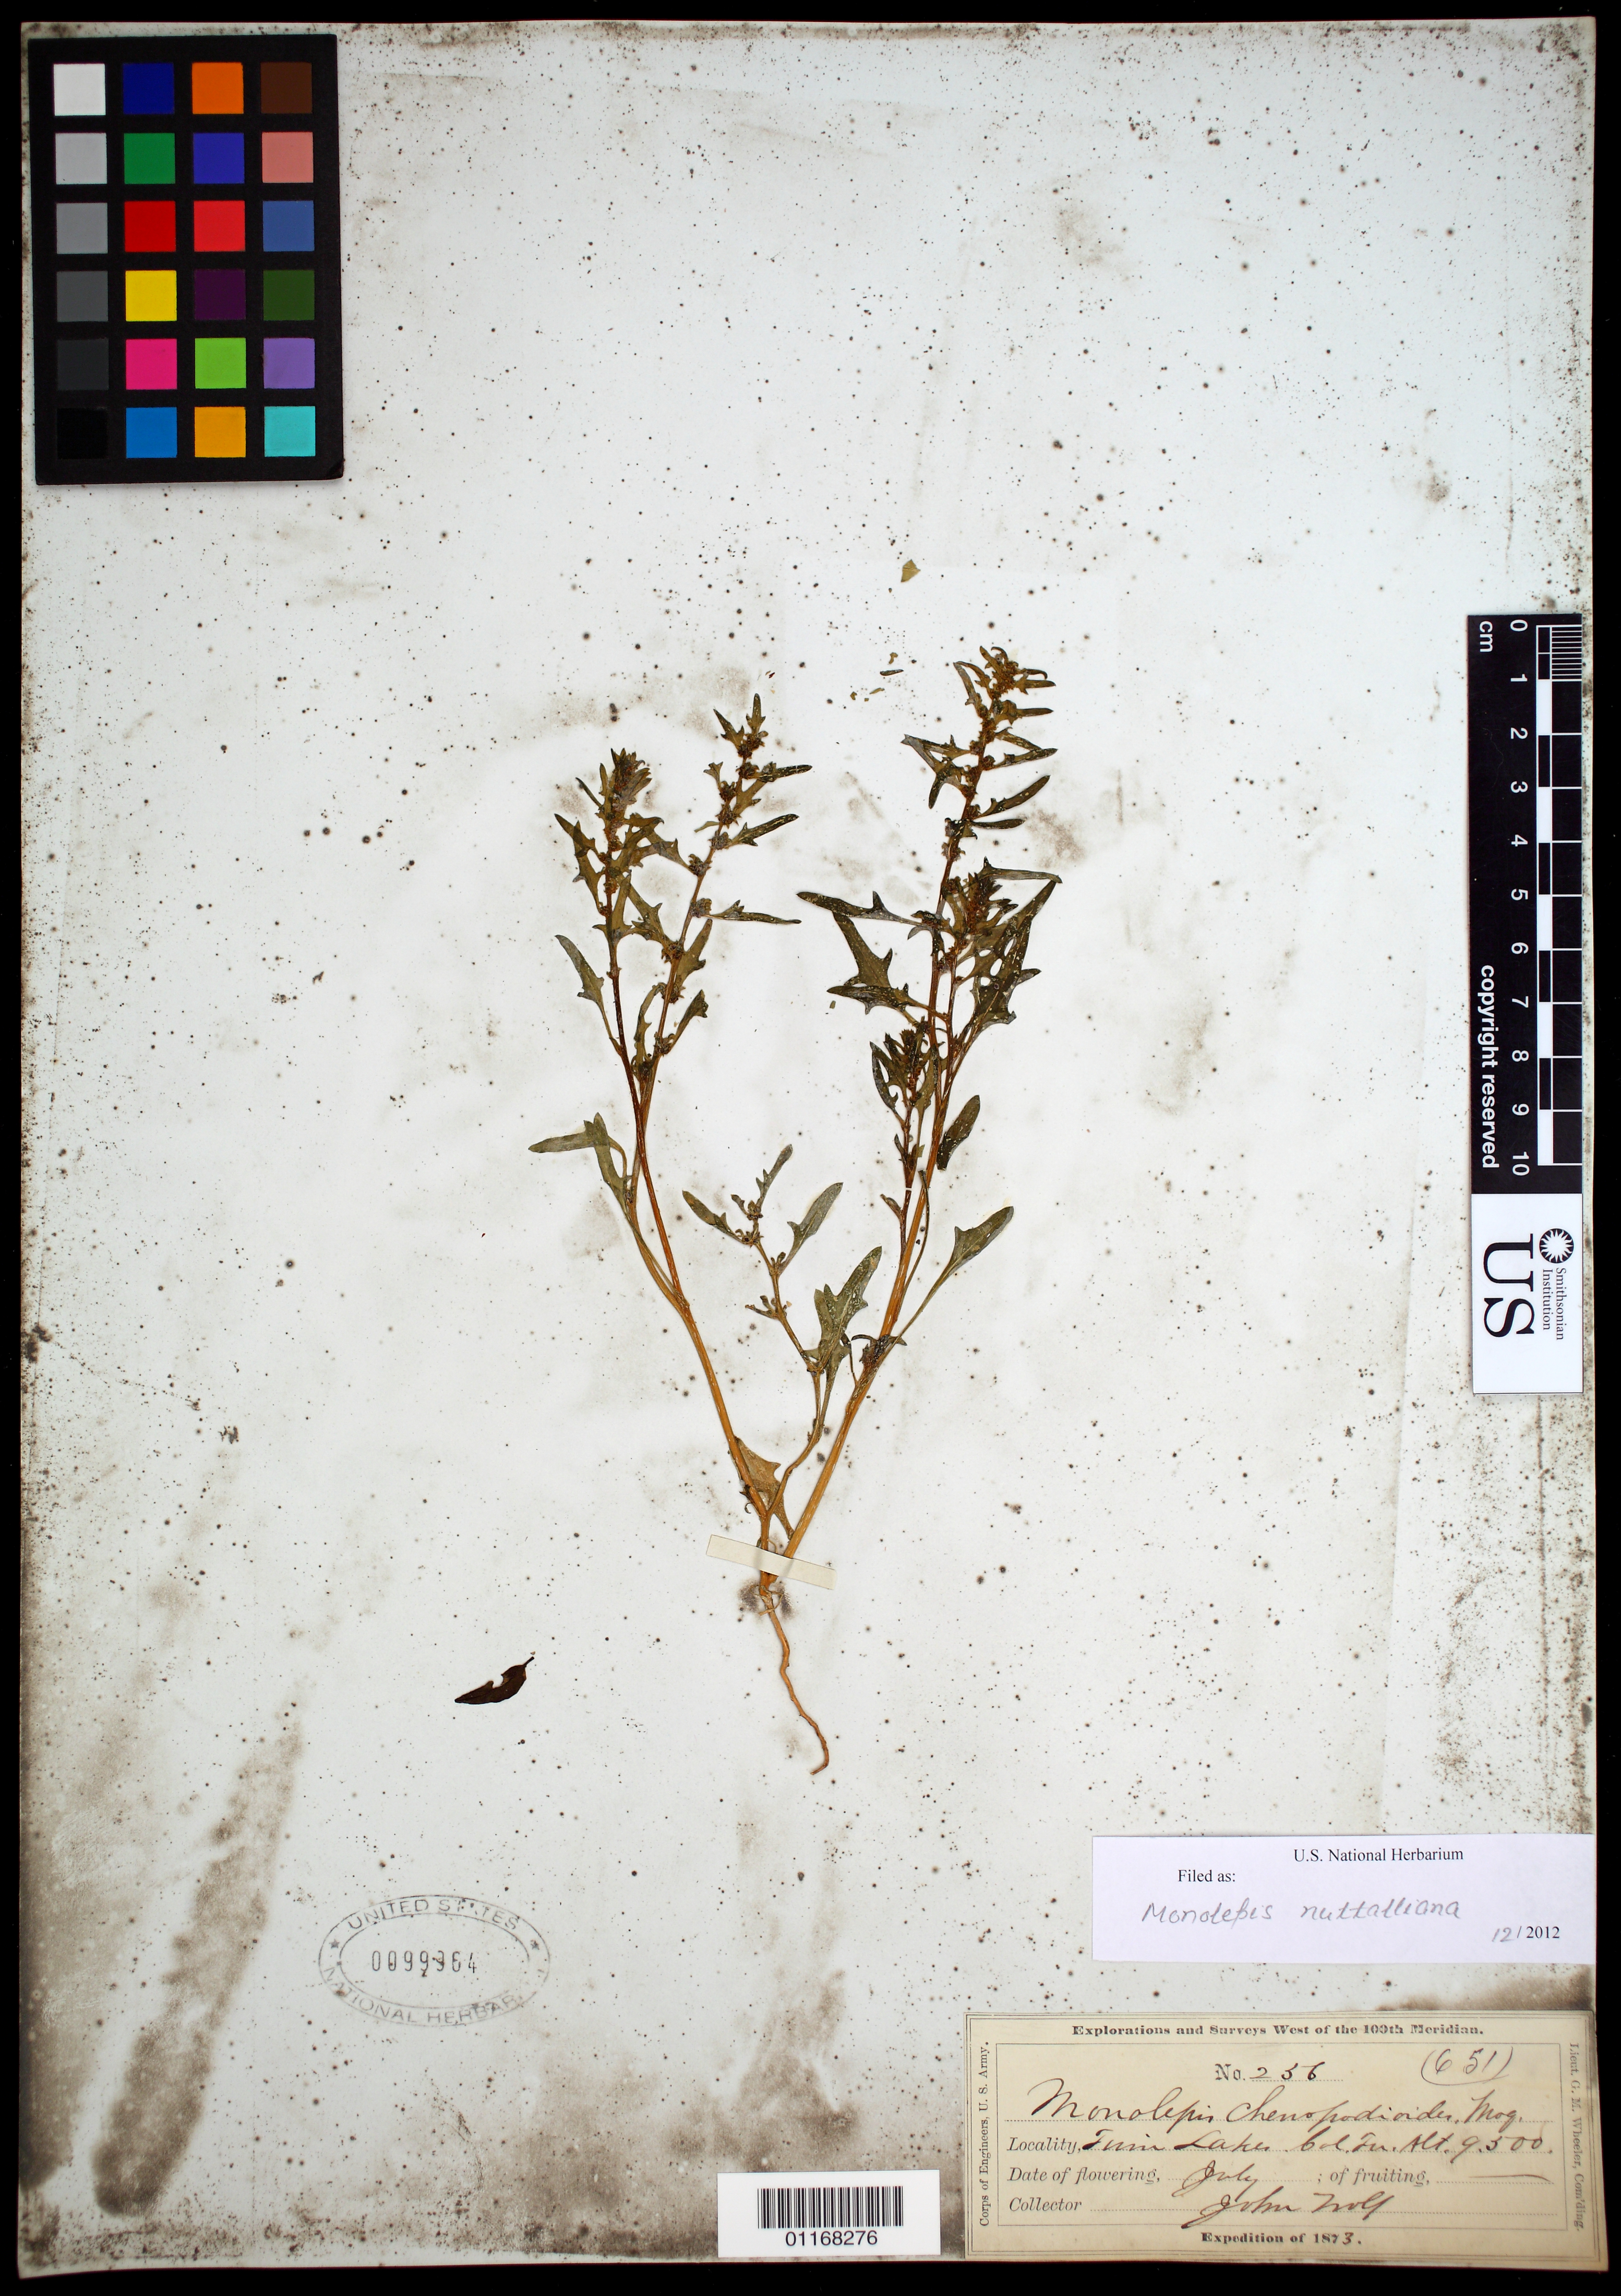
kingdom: Plantae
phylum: Tracheophyta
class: Magnoliopsida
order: Caryophyllales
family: Amaranthaceae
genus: Blitum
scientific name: Blitum nuttallianum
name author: Schult.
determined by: U.S. National Herbarium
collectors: J. Wolf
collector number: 256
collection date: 1873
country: United States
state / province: Colorado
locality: Twin Lakes, Col. Ter.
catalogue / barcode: US 99964